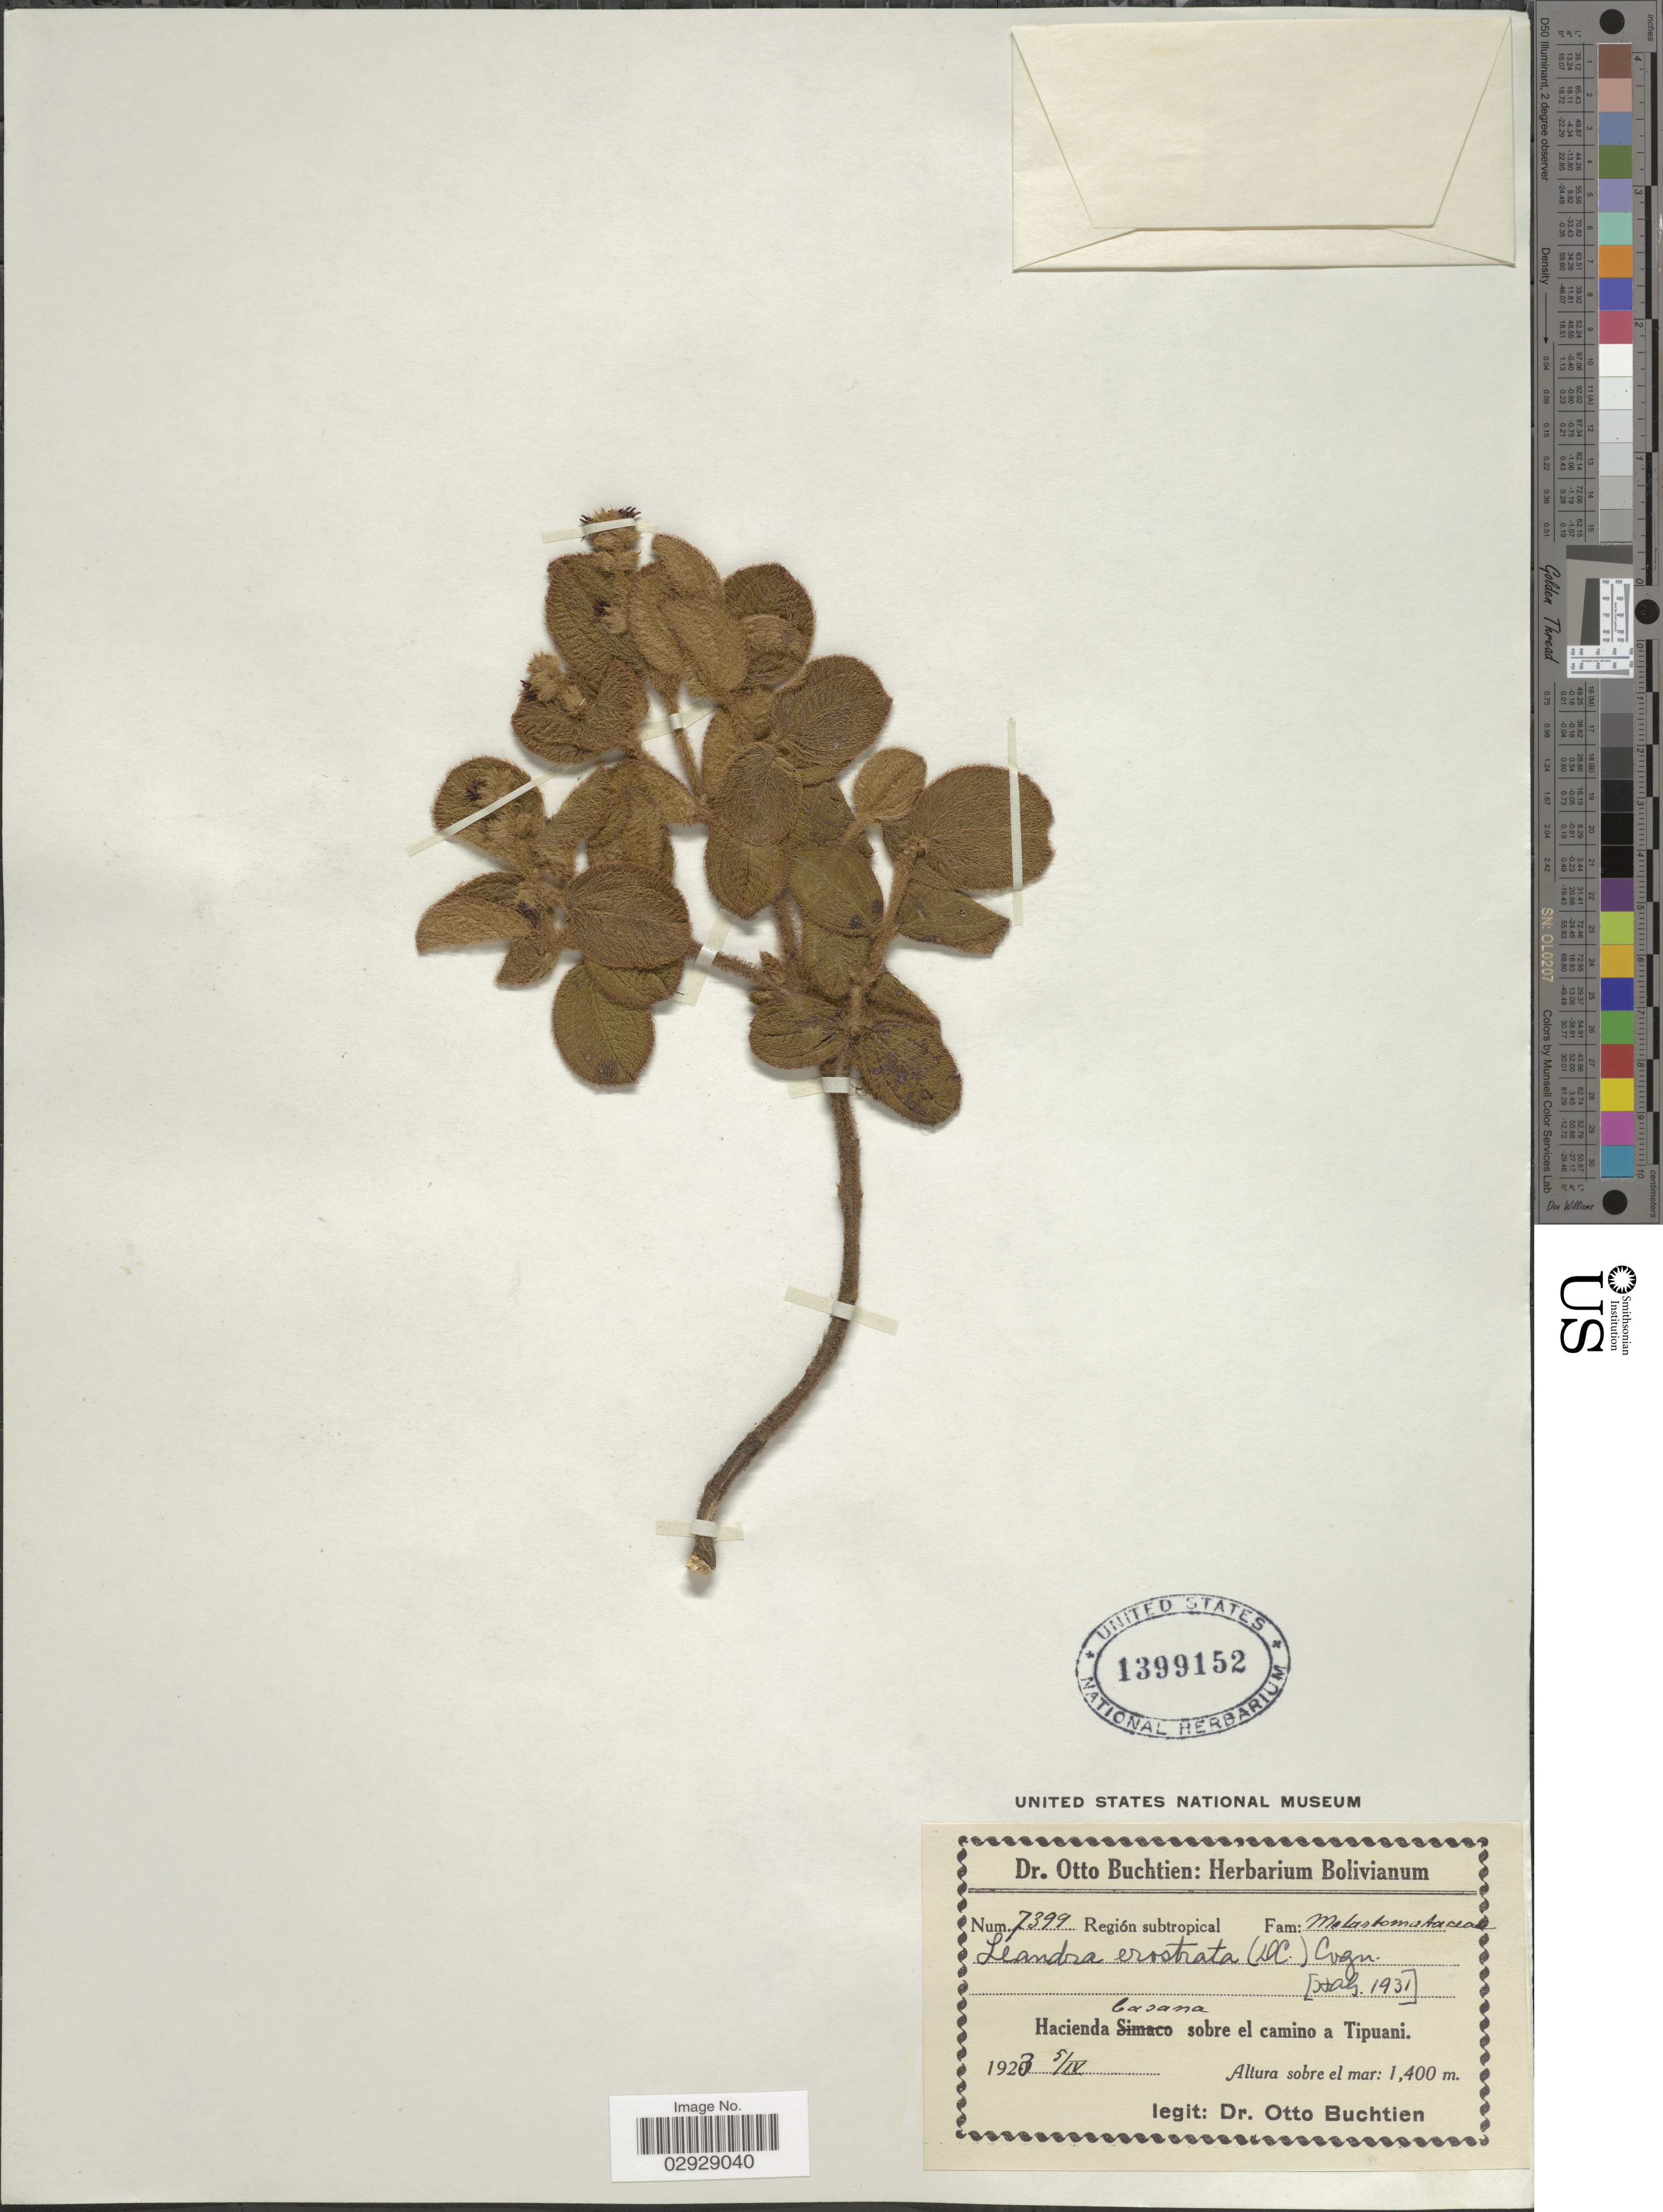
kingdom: Plantae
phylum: Tracheophyta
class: Magnoliopsida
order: Myrtales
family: Melastomataceae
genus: Leandra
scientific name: Leandra erostrata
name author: (DC.) Cogn.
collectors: O. Buchtien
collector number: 7399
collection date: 1923-04-05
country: Bolivia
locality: Hacienda Casana sobre el camino a Tipuani.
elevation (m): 1400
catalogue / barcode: US 1399152